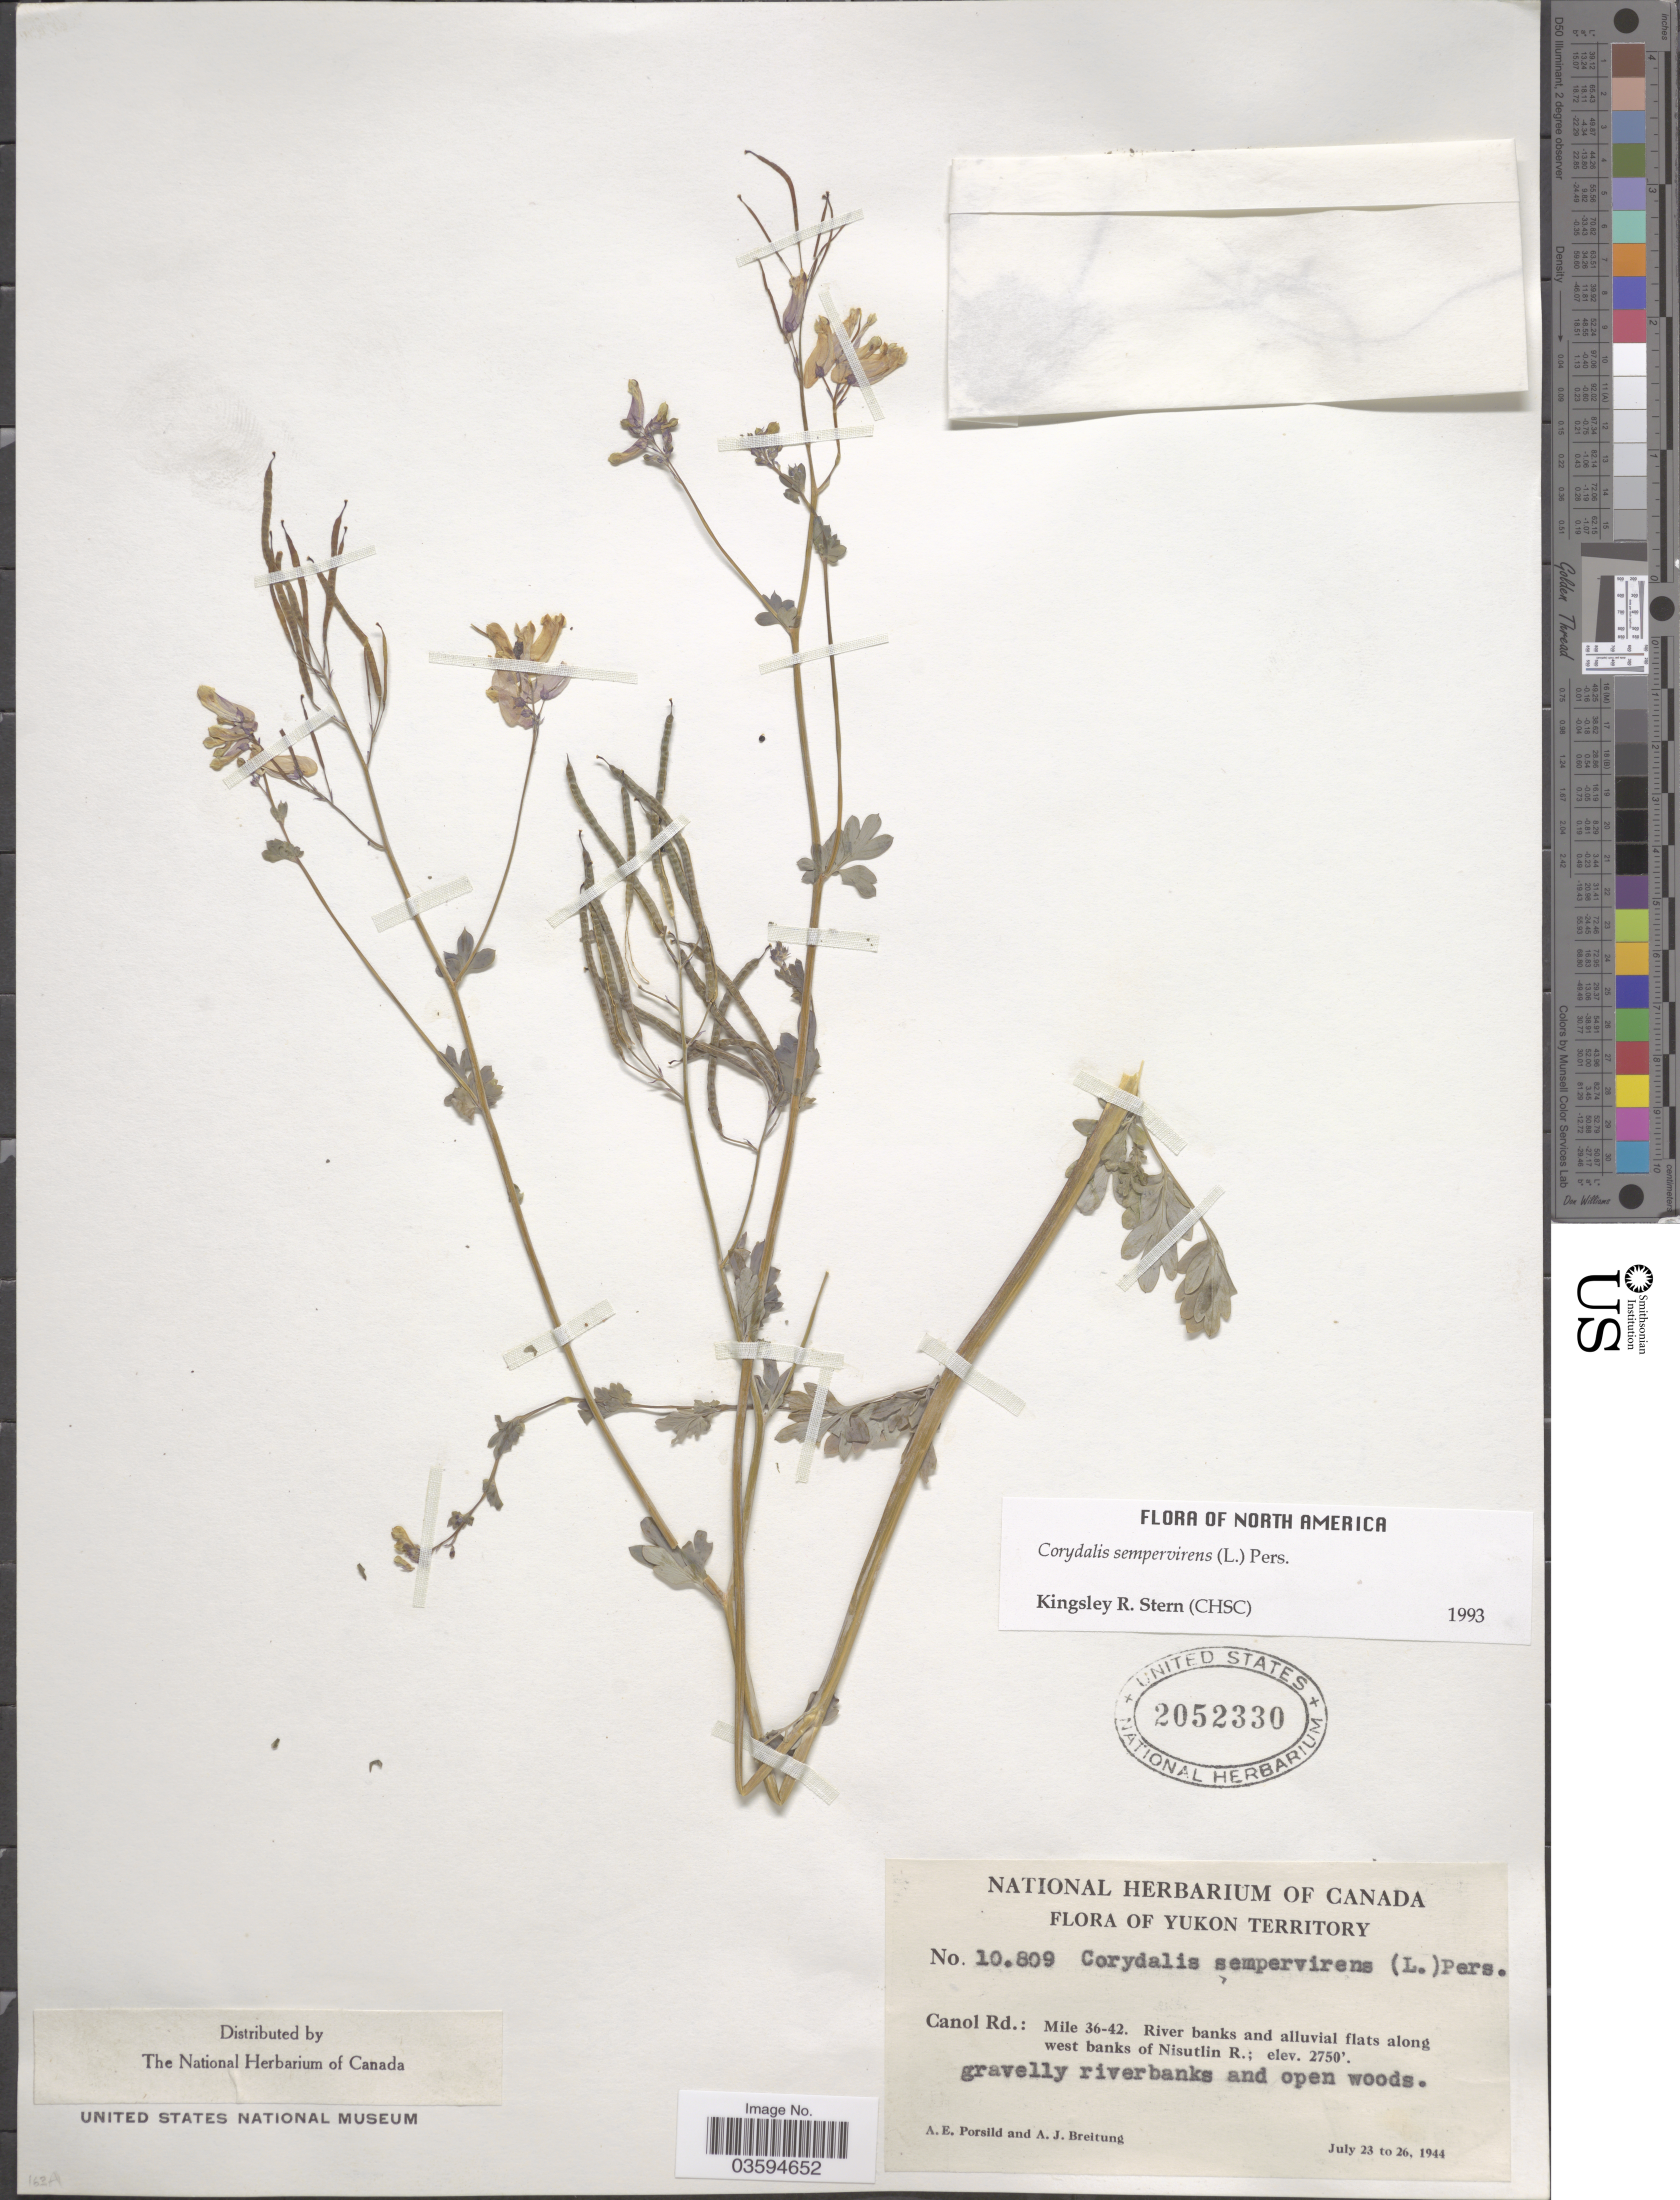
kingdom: Plantae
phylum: Tracheophyta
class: Magnoliopsida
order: Ranunculales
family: Papaveraceae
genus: Capnoides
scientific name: Capnoides sempervirens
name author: (L.) Borkh.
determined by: Strong, M. T., (US), Smithsonian Institution - National Museum of Natural History (UNITED STATES)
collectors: A. E. Porsild & A. Breitung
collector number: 10809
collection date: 1944-07-23/1944-07-26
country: Canada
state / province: Yukon Territory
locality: Canol Rd.: Mile 36-42. River banks and alluvial flats along west banks of Nisutlin R.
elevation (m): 838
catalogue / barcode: US 2052330